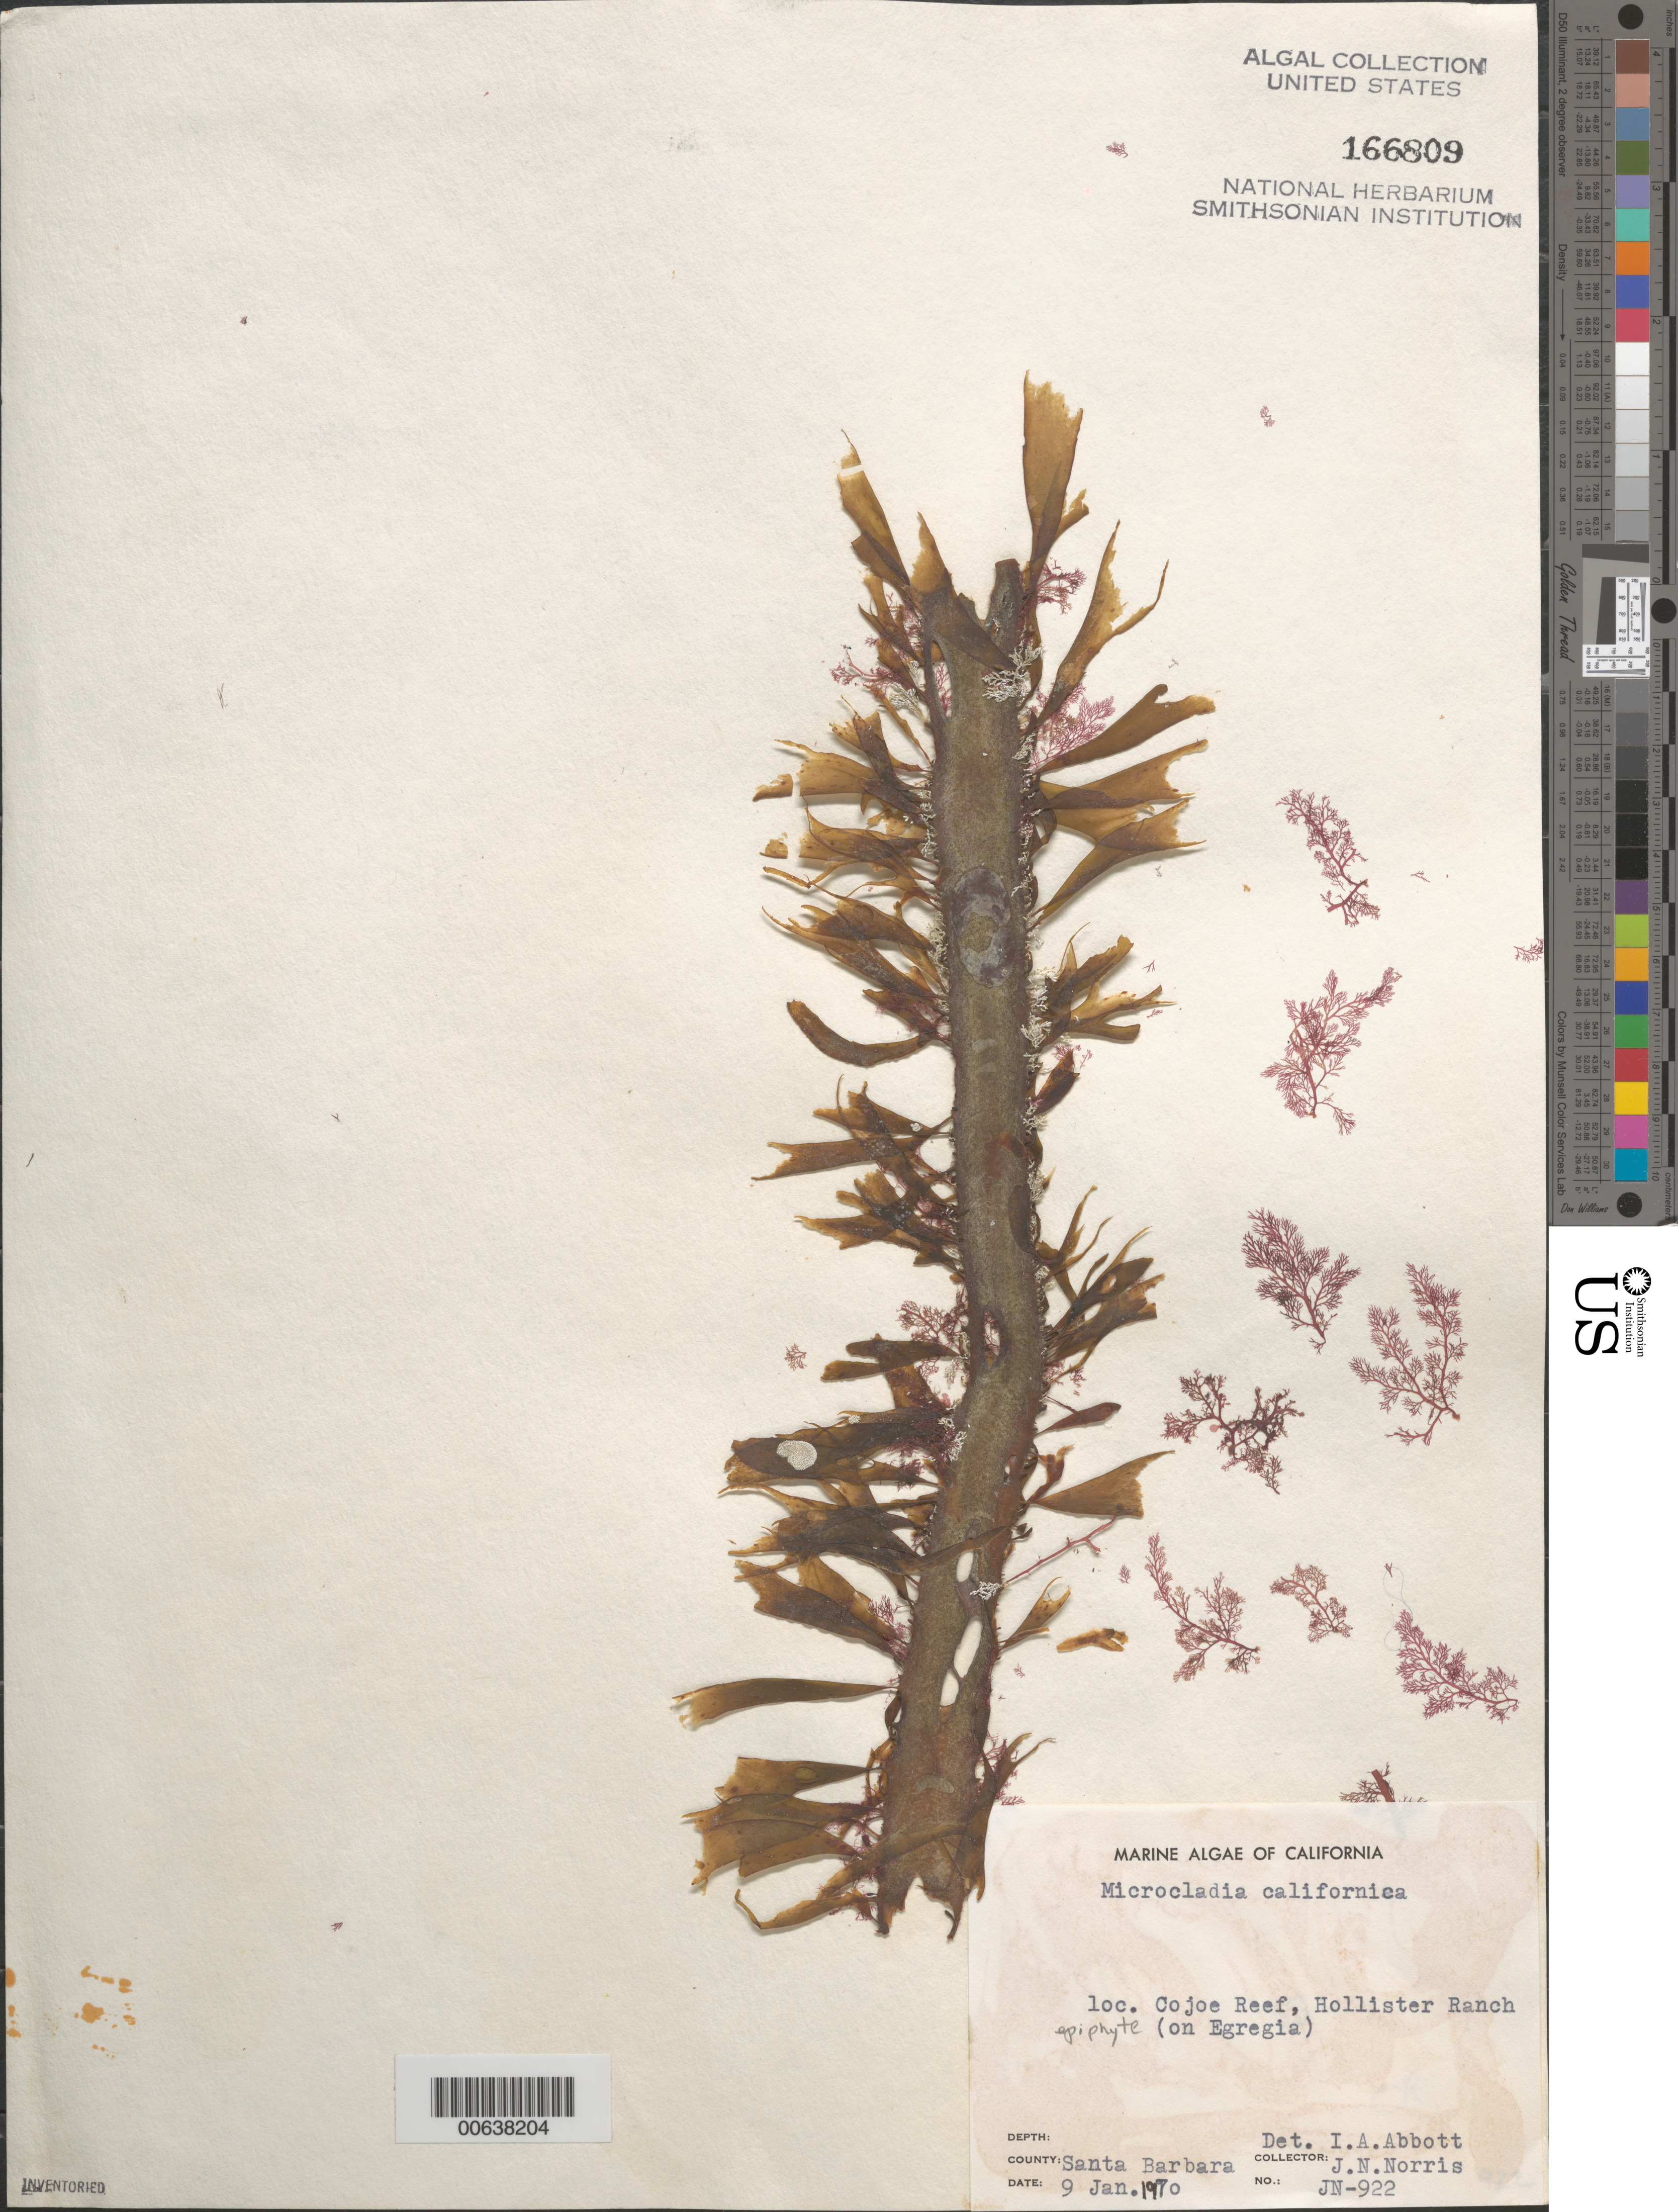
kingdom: Plantae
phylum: Rhodophyta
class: Florideophyceae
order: Ceramiales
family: Ceramiaceae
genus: Campylaephora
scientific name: Campylaephora californica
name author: (Farl.) T.O. Cho in T.O. Cho et al.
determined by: Algae name updating Project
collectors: J. N. Norris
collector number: JN-922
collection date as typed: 09 Jan 1970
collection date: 1970-01-09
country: United States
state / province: California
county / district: Santa Barbara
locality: Cojo Reef, Hollister Ranch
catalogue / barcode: US 166809